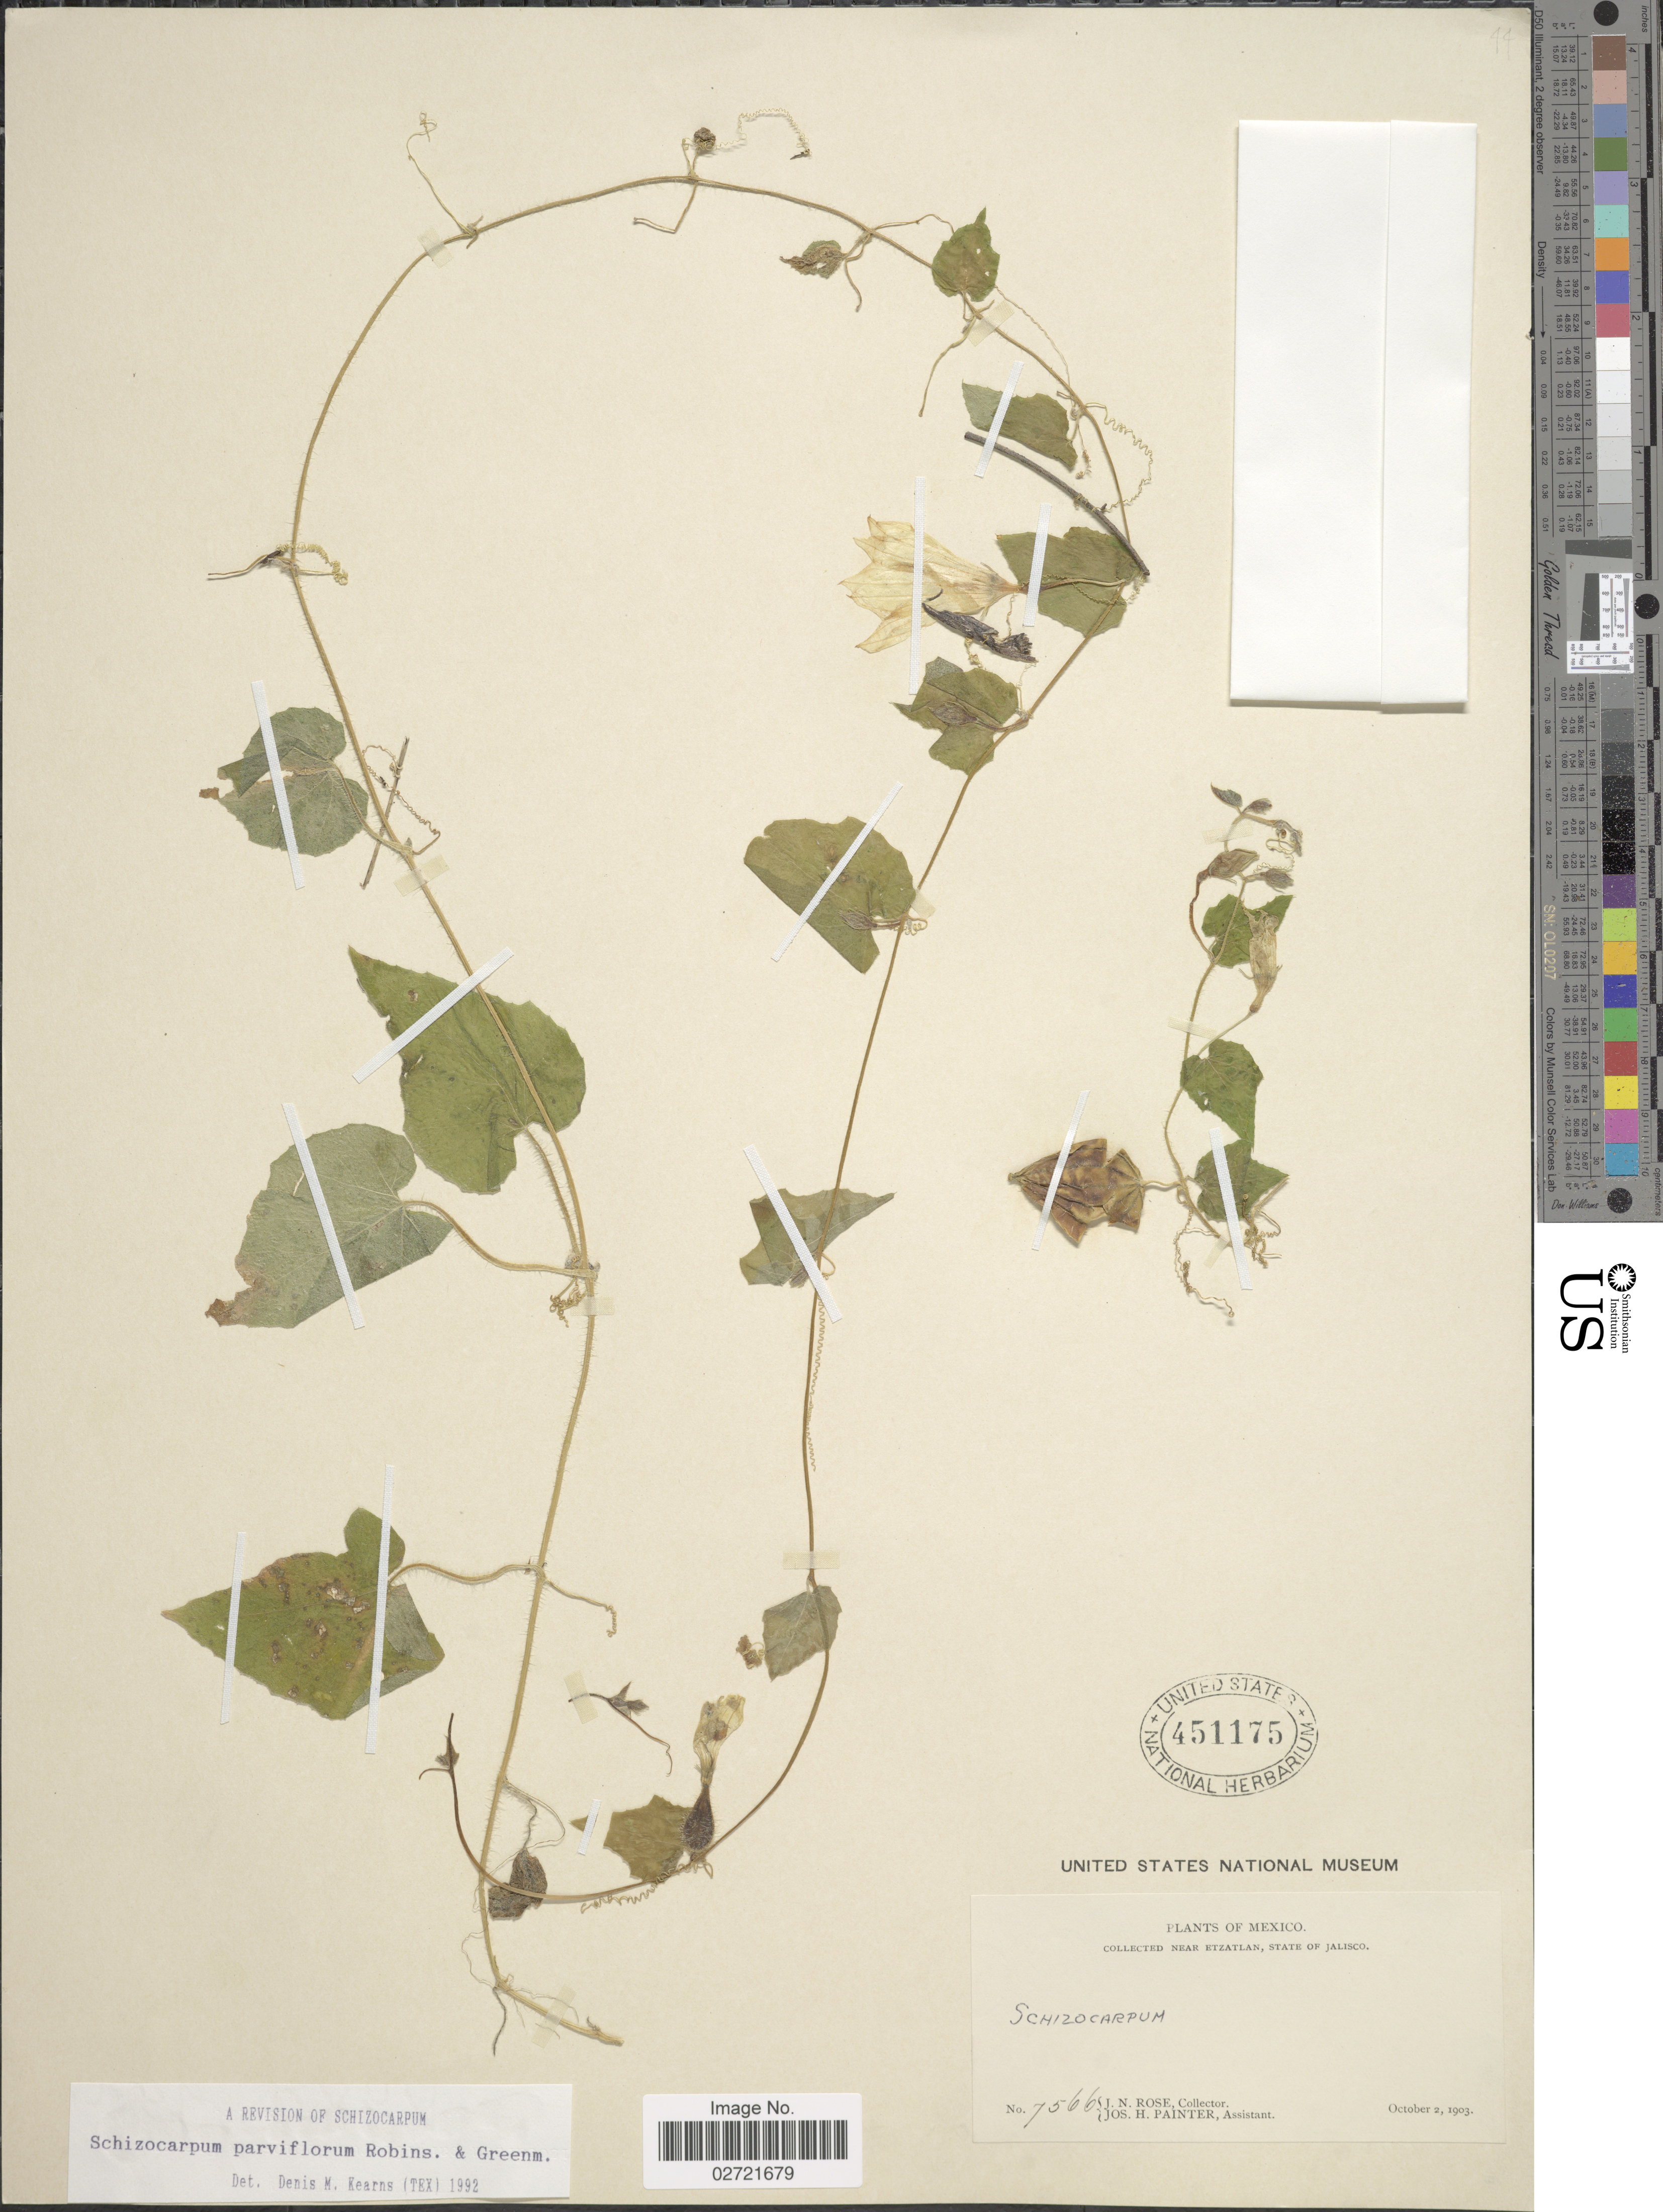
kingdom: Plantae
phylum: Tracheophyta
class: Magnoliopsida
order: Cucurbitales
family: Cucurbitaceae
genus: Schizocarpum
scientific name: Schizocarpum parviflorum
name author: B.L. Rob. & Greenm.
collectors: J. N. Rose & J. H. Painter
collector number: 7566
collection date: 1903-10-02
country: Mexico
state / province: Jalisco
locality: Near Etzatlan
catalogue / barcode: US 451175